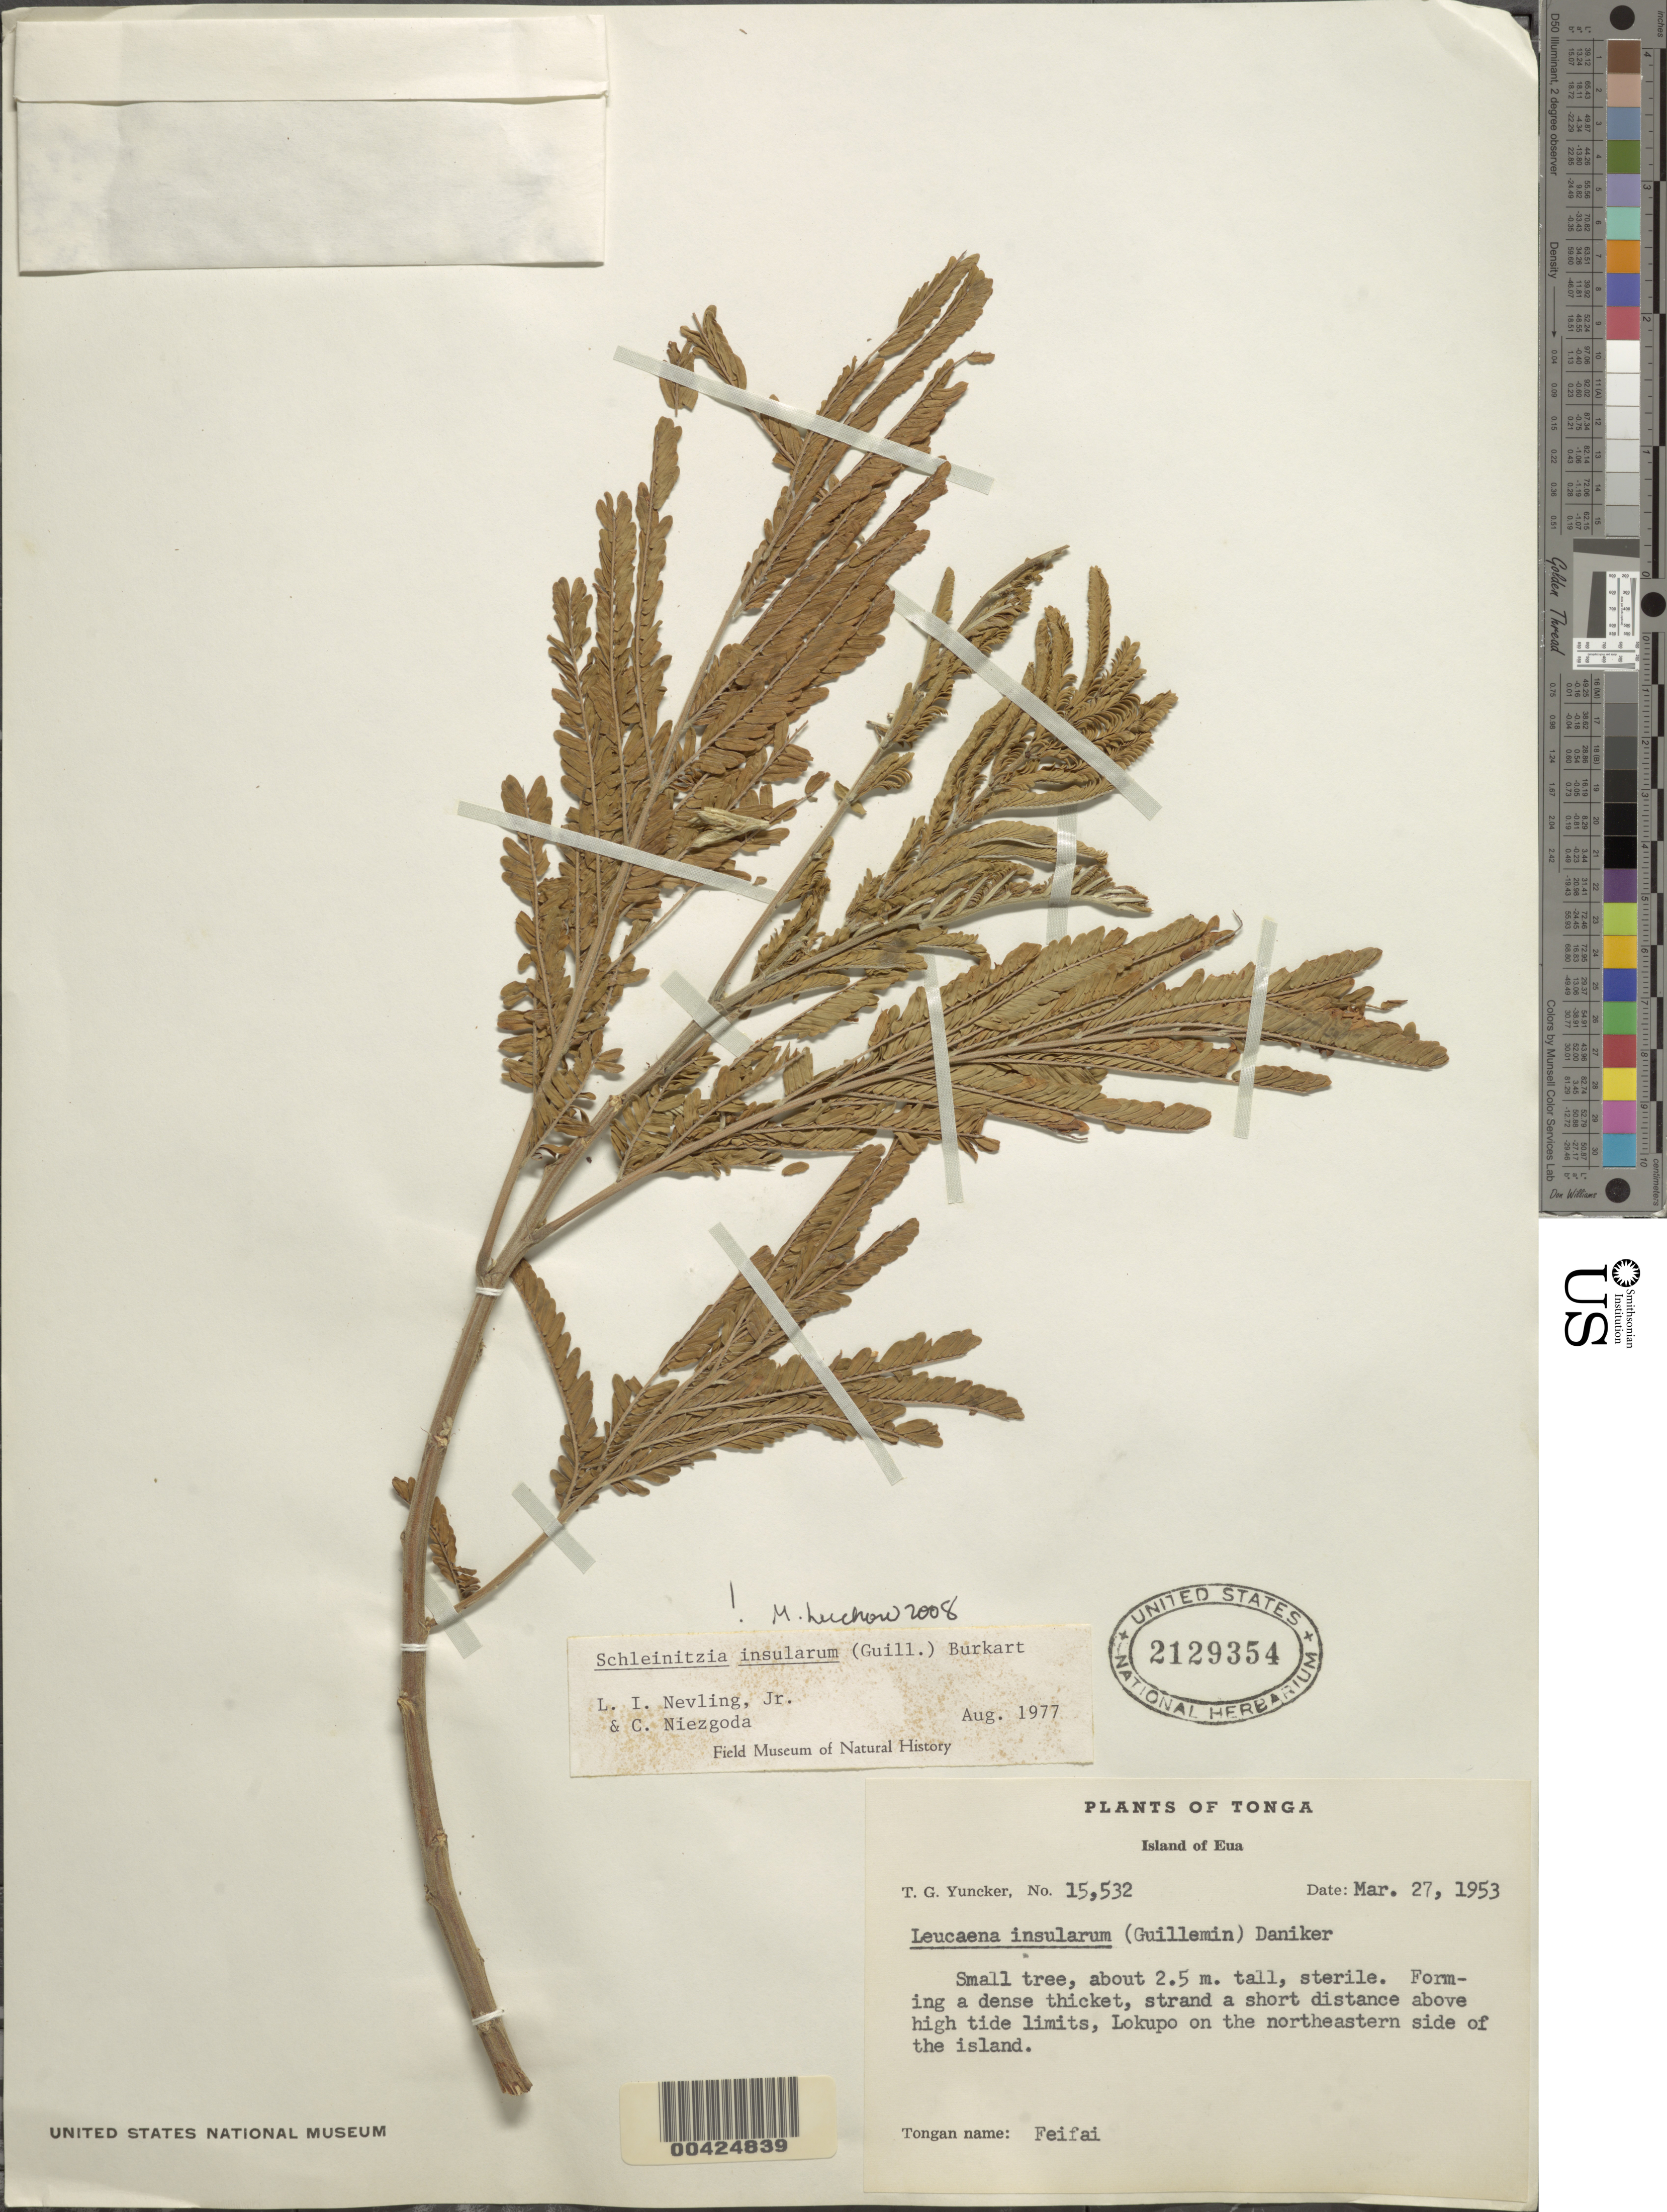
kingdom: Plantae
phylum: Tracheophyta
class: Magnoliopsida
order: Fabales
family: Fabaceae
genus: Piptadenia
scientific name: Piptadenia insularum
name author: (Guill.) Burkart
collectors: T. G. Yuncker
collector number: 15532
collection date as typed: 27 Mar 1953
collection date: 1953-03-27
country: Tonga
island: Eua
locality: Eua i.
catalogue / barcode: US 2129354